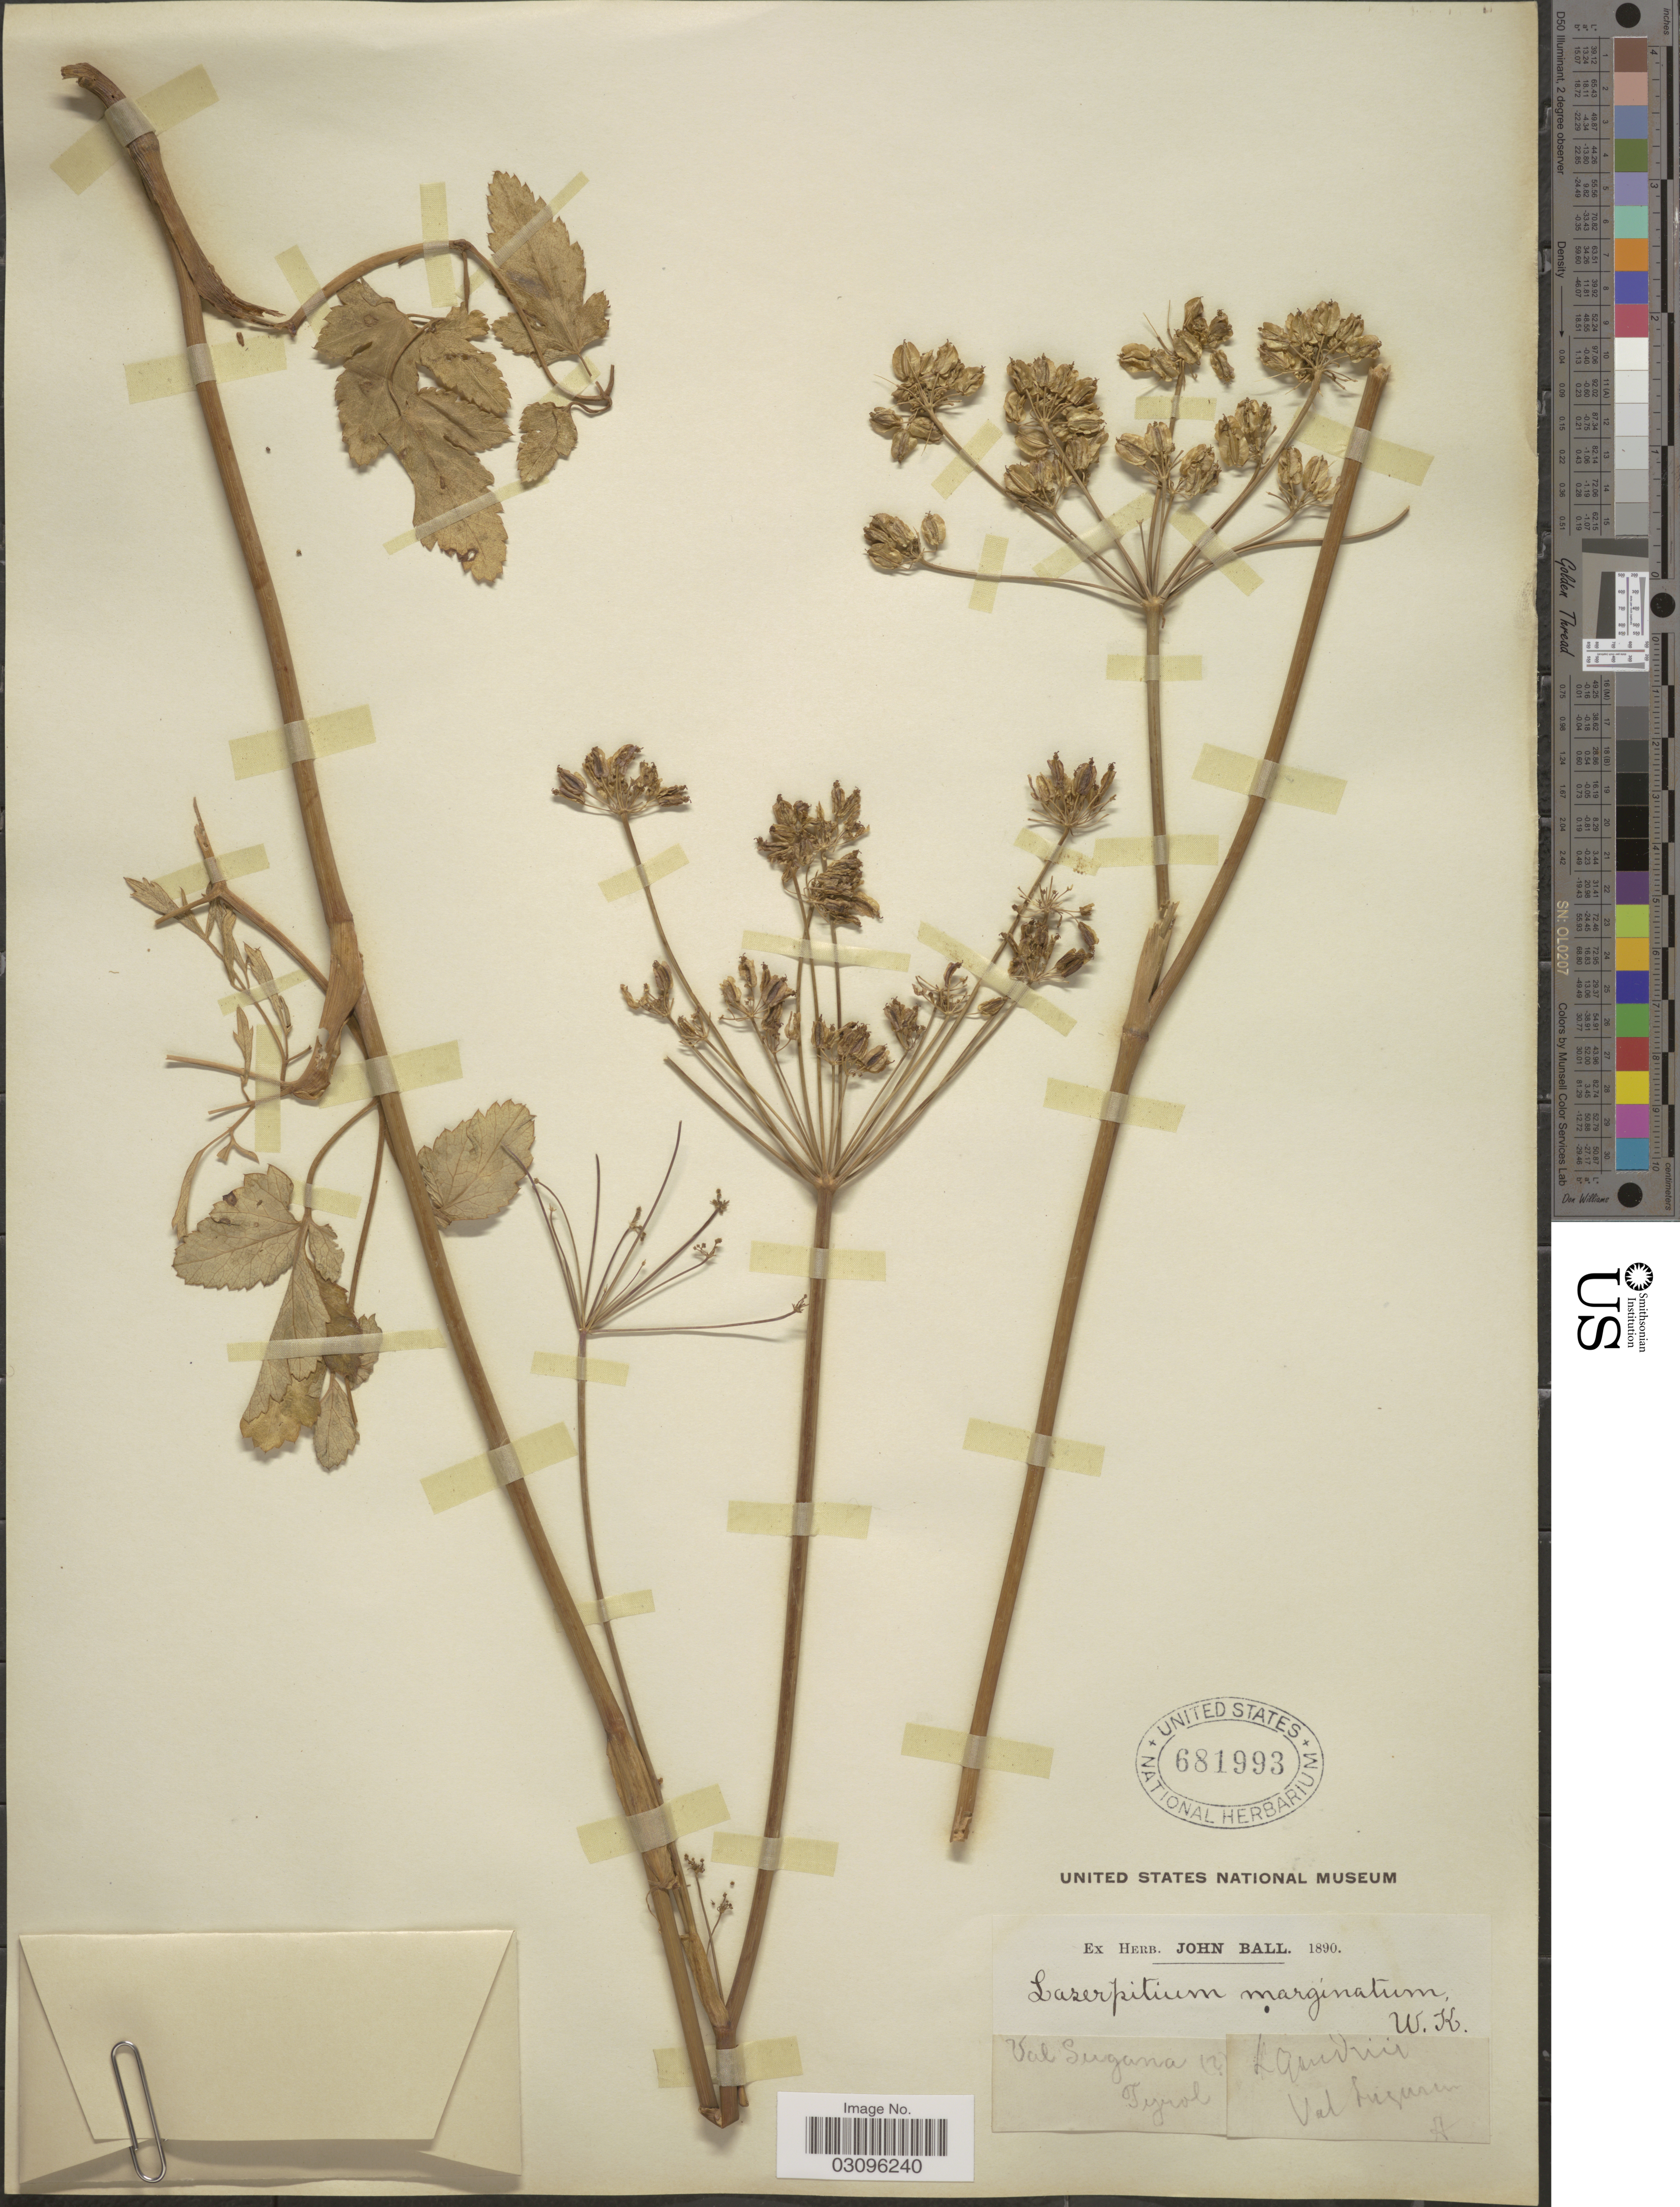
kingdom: Plantae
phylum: Tracheophyta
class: Magnoliopsida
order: Apiales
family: Apiaceae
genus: Laserpitium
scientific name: Laserpitium marginatum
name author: Waldst. & Kit.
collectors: ex herb. John Ball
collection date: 1890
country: Italy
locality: Val Sugana, Tyrol.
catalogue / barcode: US 681993